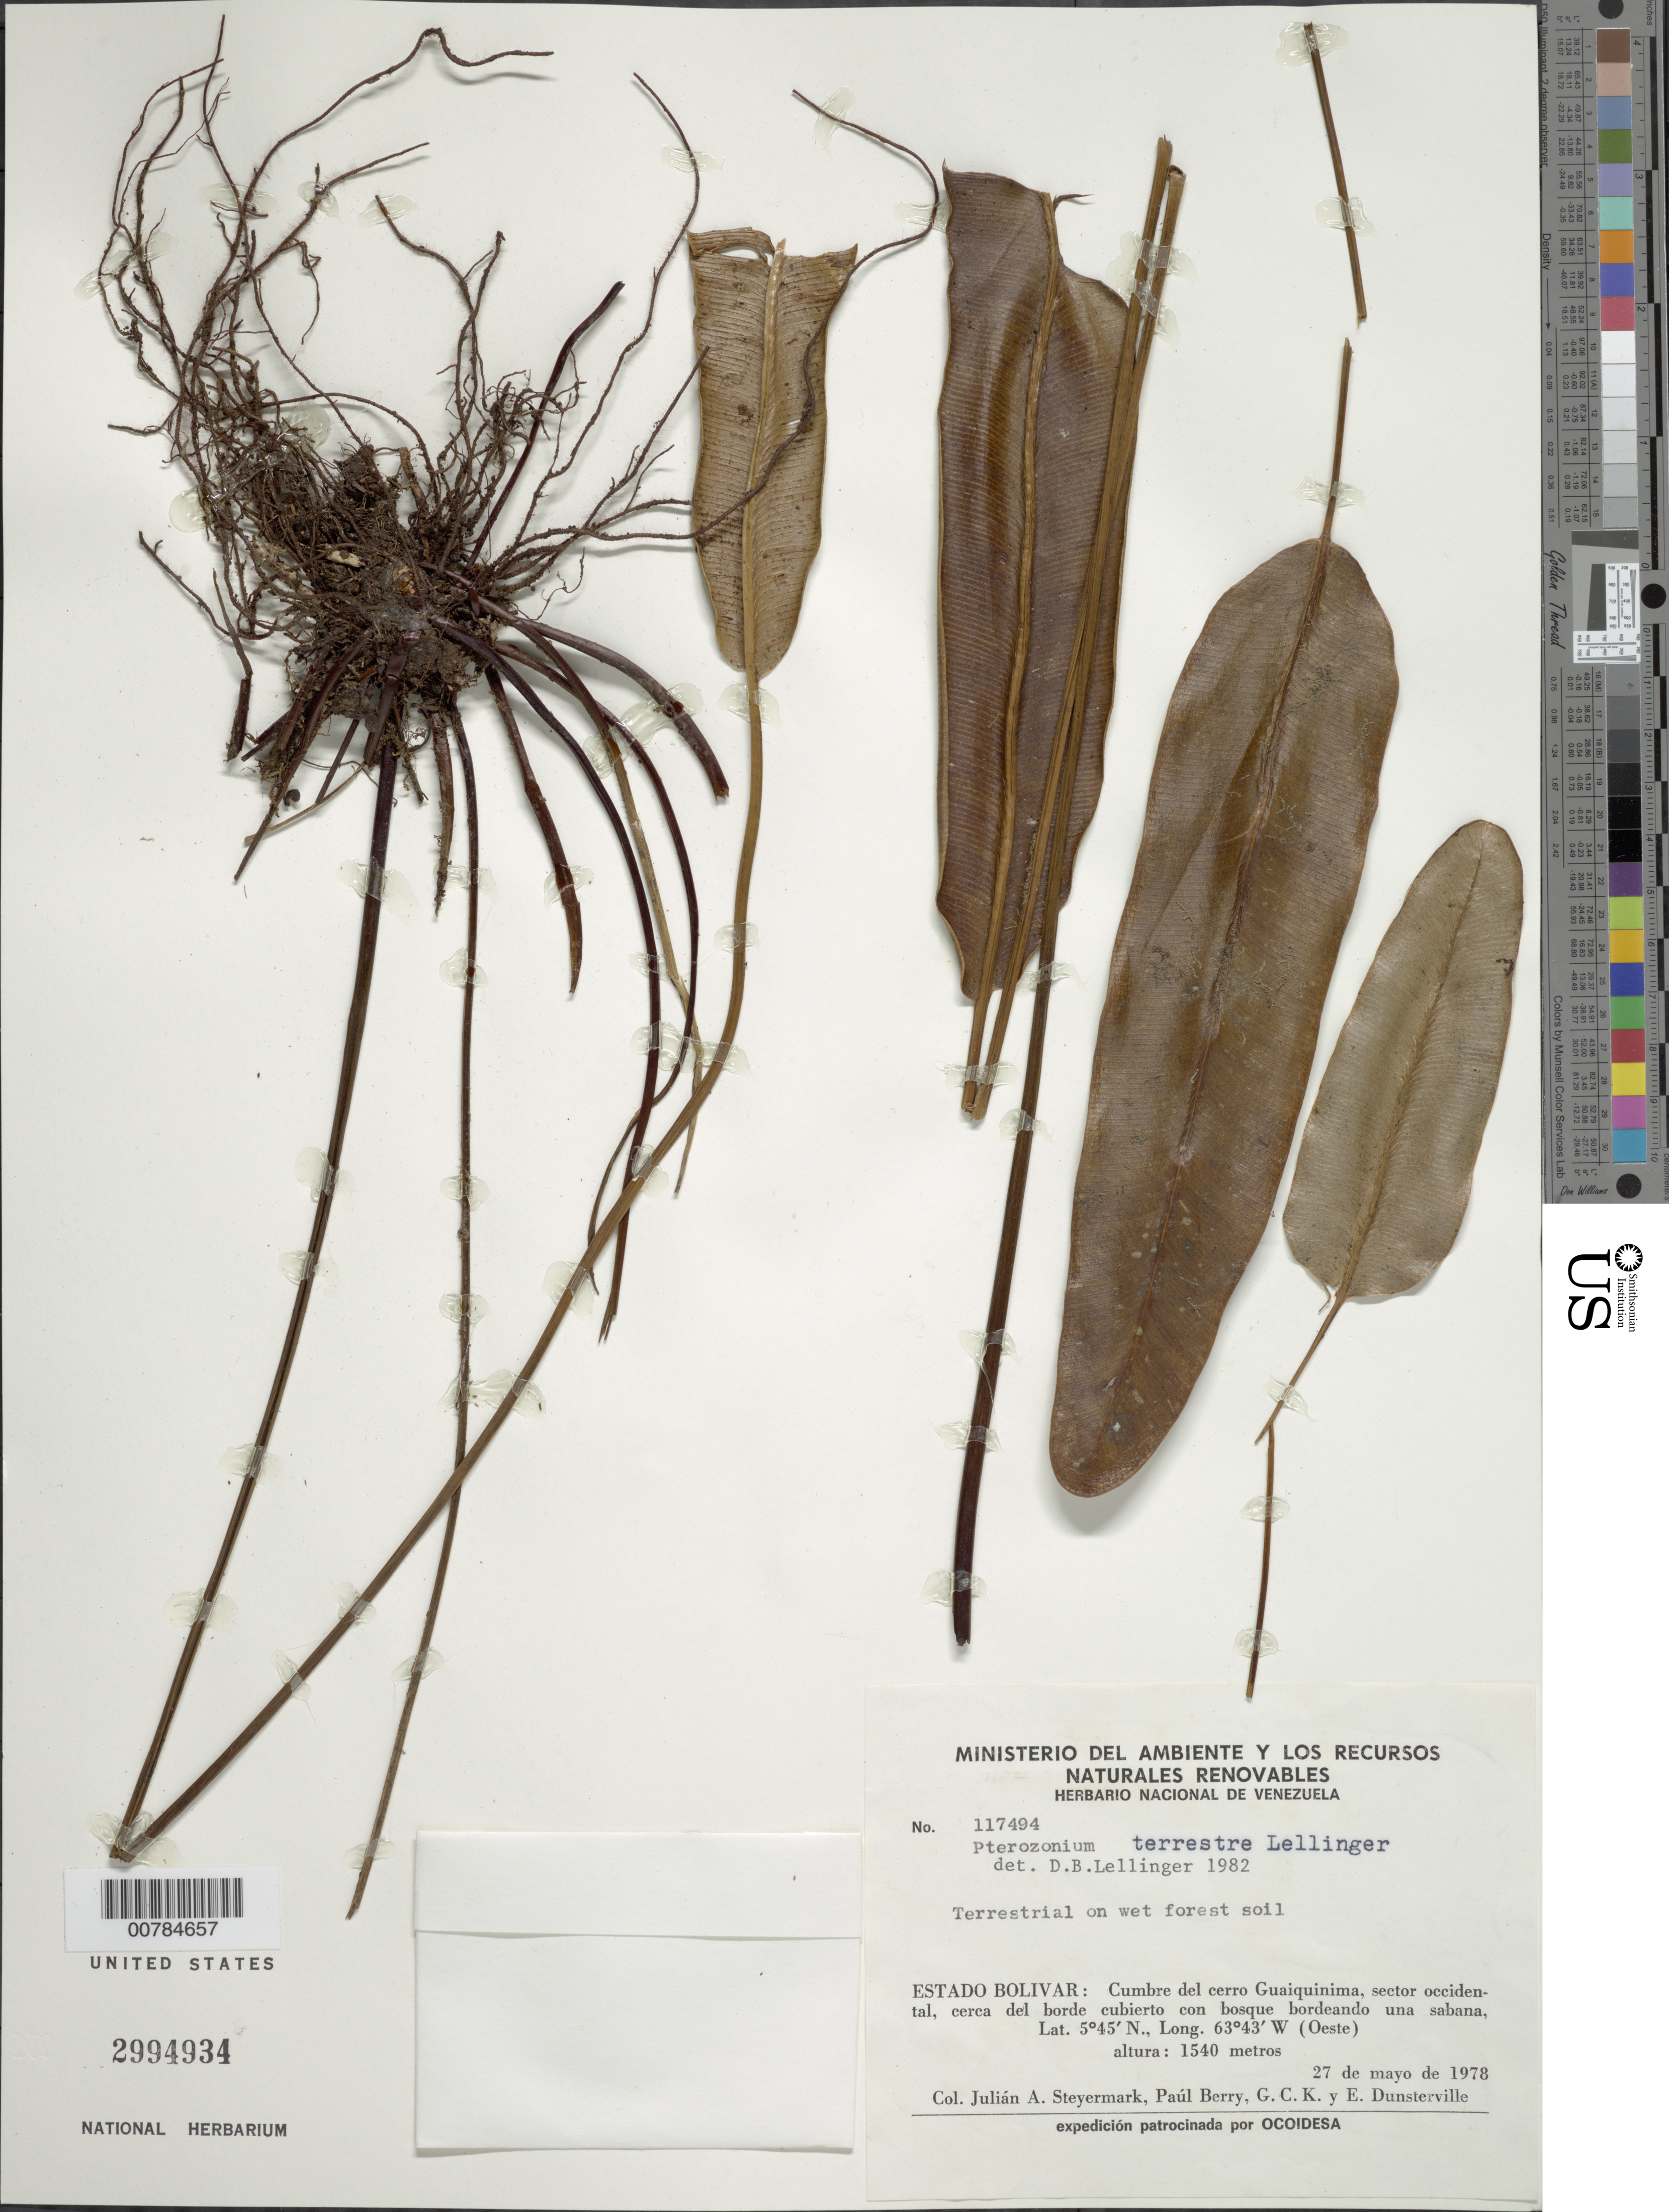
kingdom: Plantae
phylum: Tracheophyta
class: Polypodiopsida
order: Polypodiales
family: Pteridaceae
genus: Pterozonium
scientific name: Pterozonium terrestre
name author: Lellinger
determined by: Lellinger, David B., (BOT), Smithsonian Institution - National Museum of Natural History (UNITED STATES)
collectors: J. Steyermark, P. Berry, G. C. K. Dunsterville & E. Dunsterville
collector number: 117494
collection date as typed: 27-May-78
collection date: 1978-05-27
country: Venezuela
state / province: Bolívar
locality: Cerro Guaiquinima, cumbre; sector occidental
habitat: Wet forest soil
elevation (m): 1540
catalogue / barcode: US 2994934